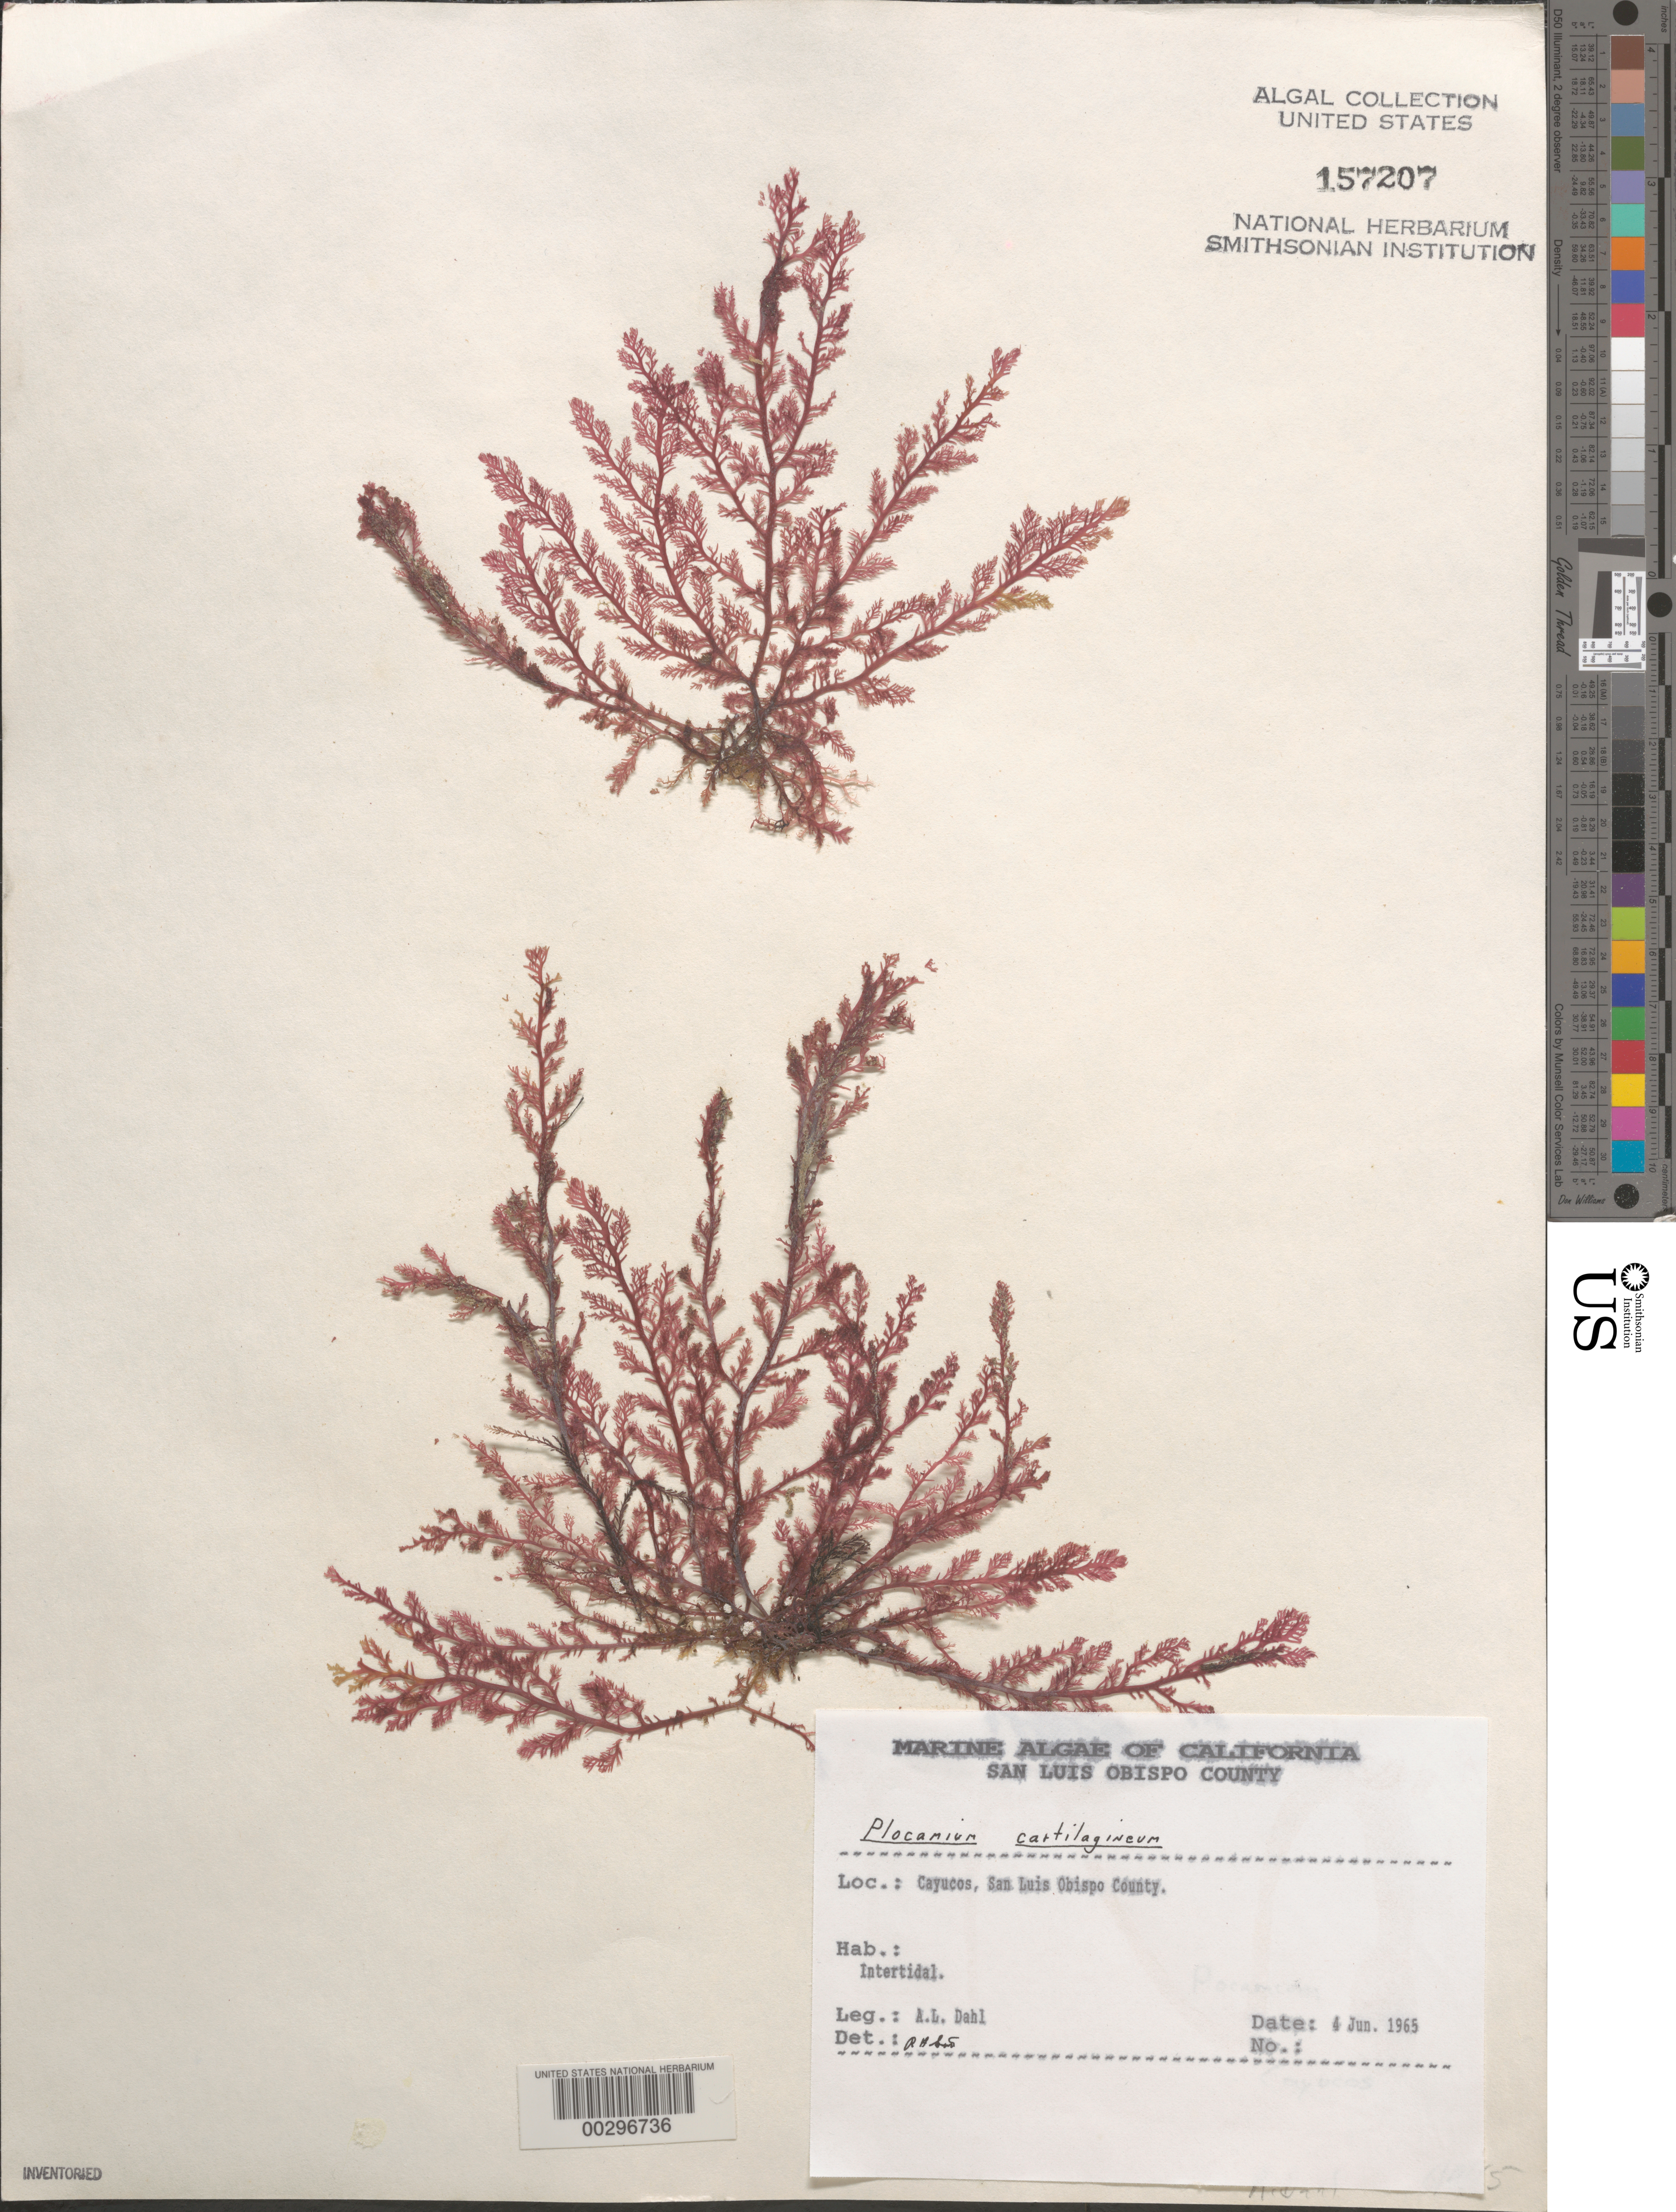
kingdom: Plantae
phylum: Rhodophyta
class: Florideophyceae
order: Plocamiales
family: Plocamiaceae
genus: Plocamium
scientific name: Plocamium cartilagineum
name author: (L.) P.S. Dixon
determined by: Sims, Robert H.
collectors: A. Dahl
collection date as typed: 04 Jun 1965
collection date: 1965-06-04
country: United States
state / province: California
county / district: San Luis Obispo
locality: Cayucos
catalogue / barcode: US 157207